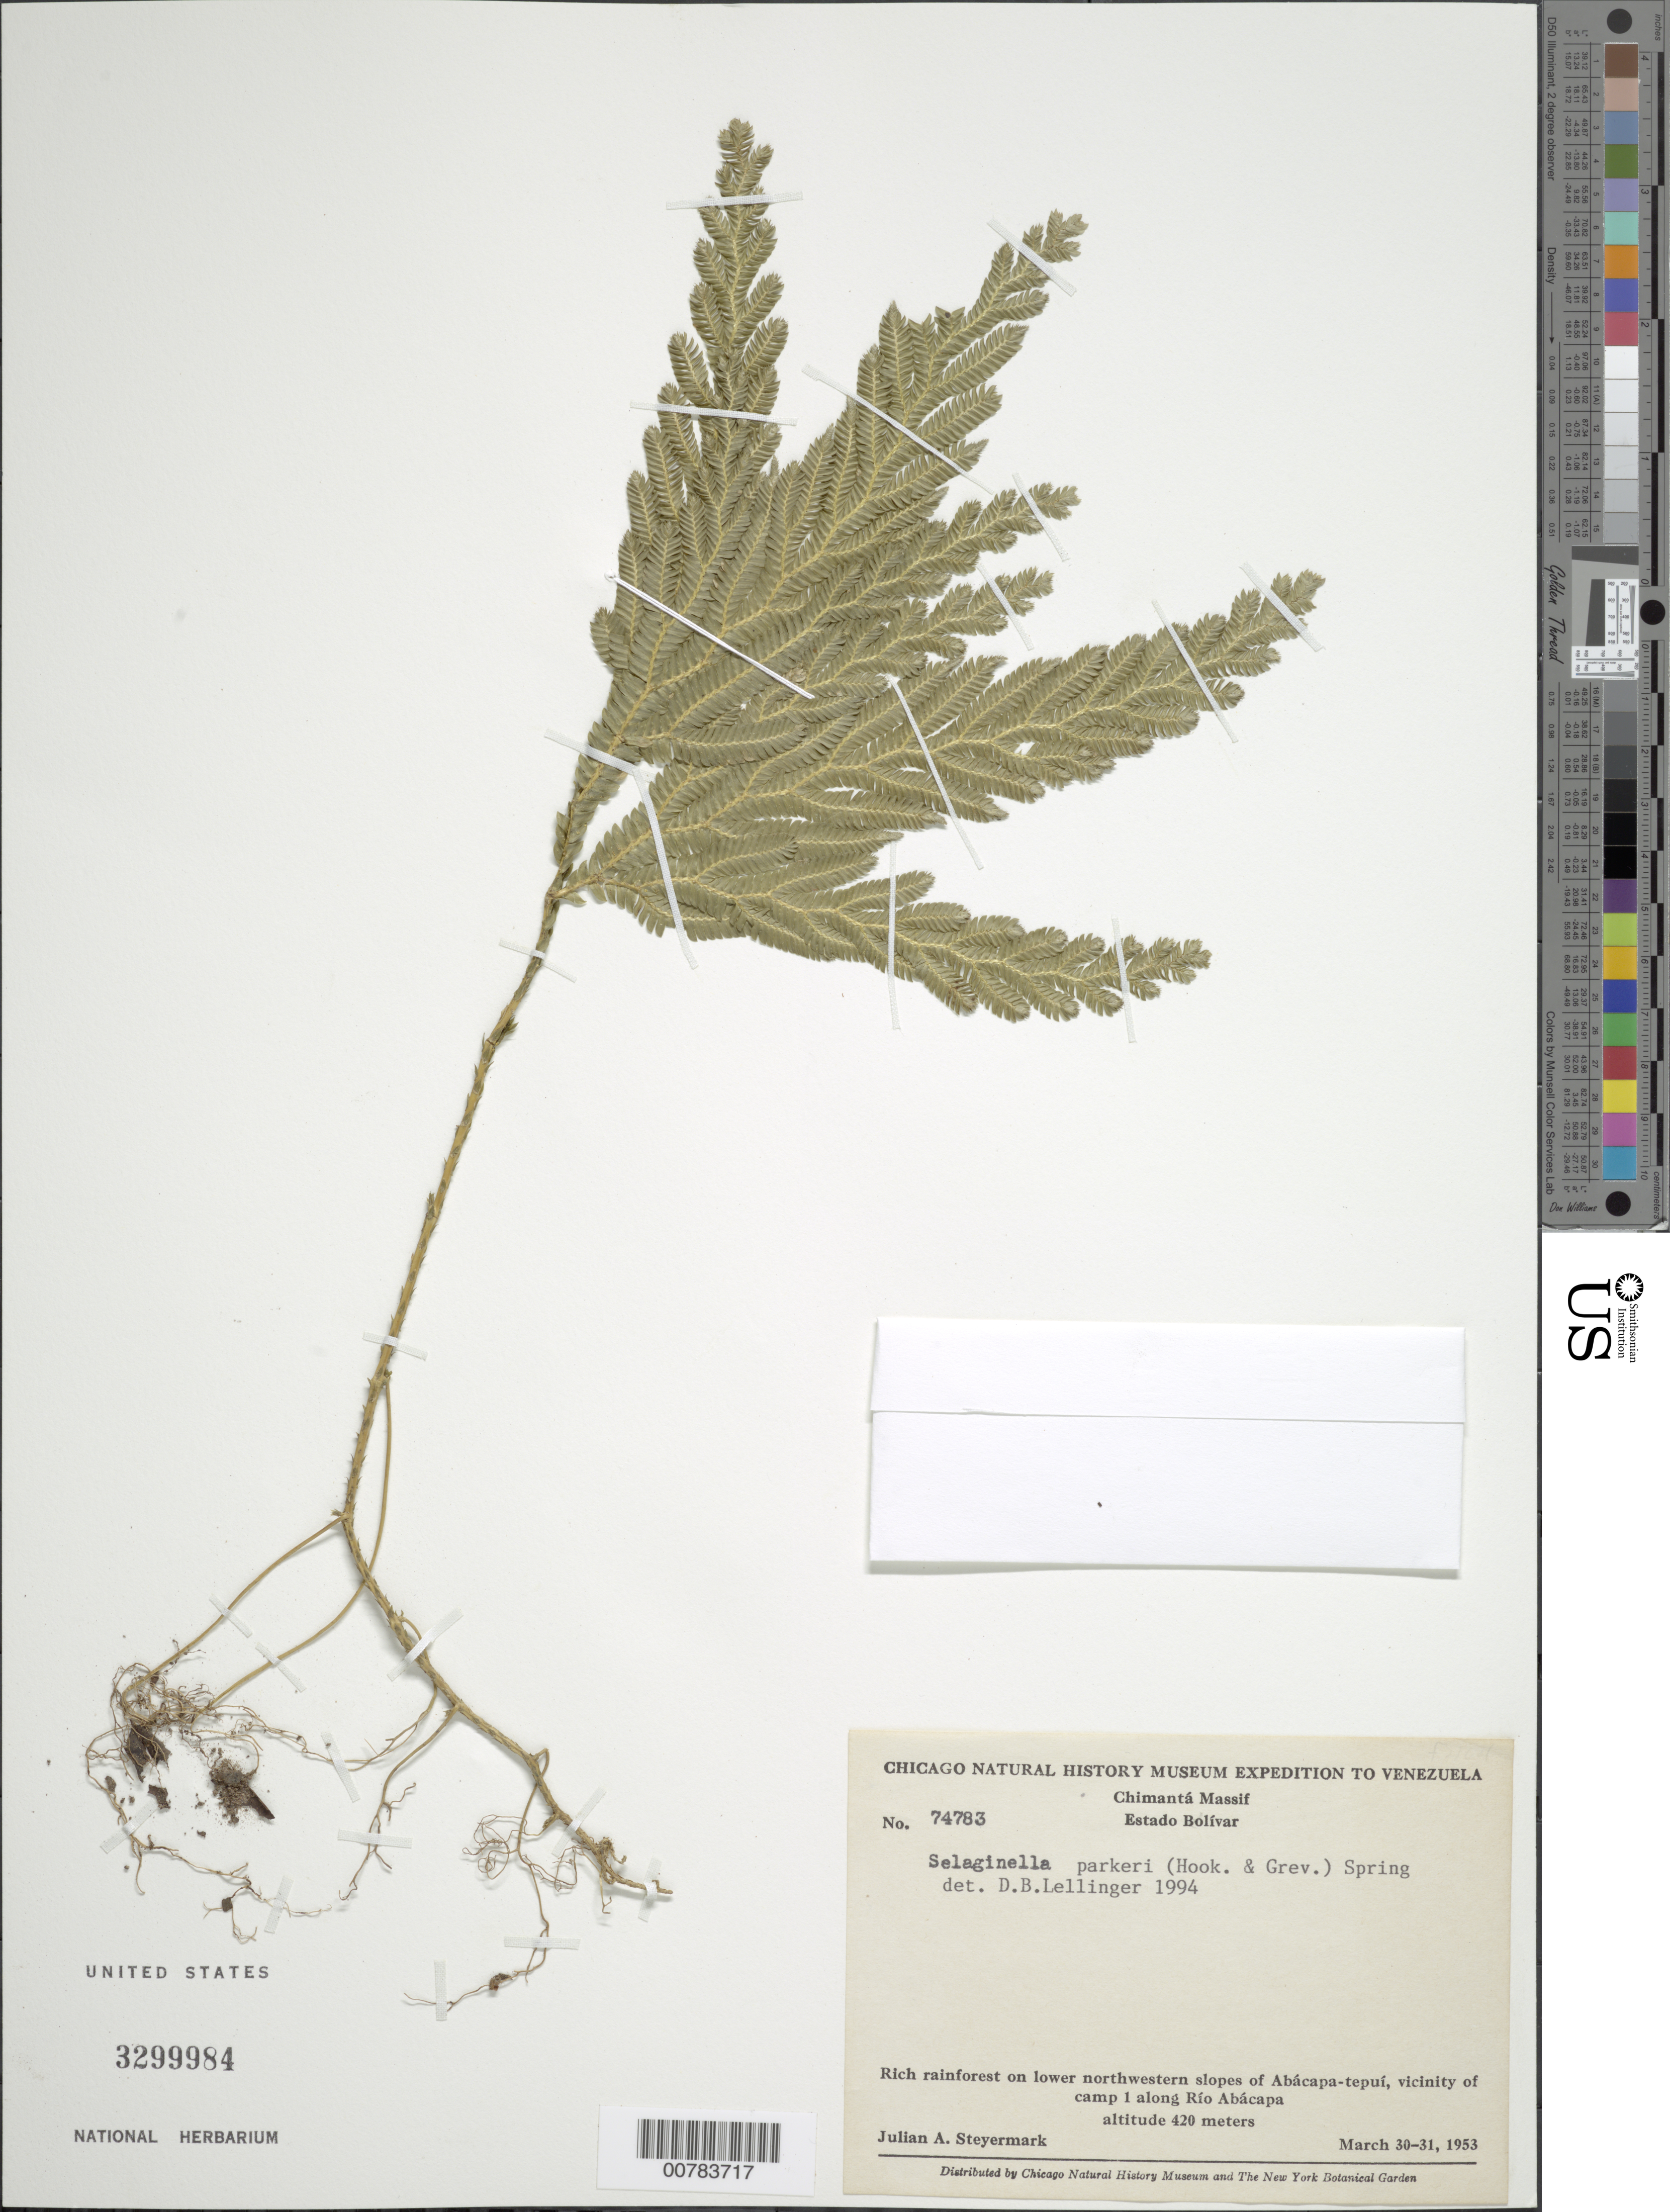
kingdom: Plantae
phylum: Tracheophyta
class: Lycopodiopsida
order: Selaginellales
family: Selaginellaceae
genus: Selaginella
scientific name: Selaginella parkeri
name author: (Hook. & Grev.) Spring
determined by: Lellinger, David B., (BOT), Smithsonian Institution - National Museum of Natural History (UNITED STATES)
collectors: J. Steyermark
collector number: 74783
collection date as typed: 30-Mar-53 to 31-Mar-53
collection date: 1953-03-30/1953-03-31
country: Venezuela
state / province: Bolívar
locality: Chimantá Massif, lower NW-slopes of Abácapa-tepuí, vicinity of camp 1 along Río Abácapa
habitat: Rich rainforest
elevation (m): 420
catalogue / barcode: US 3299984